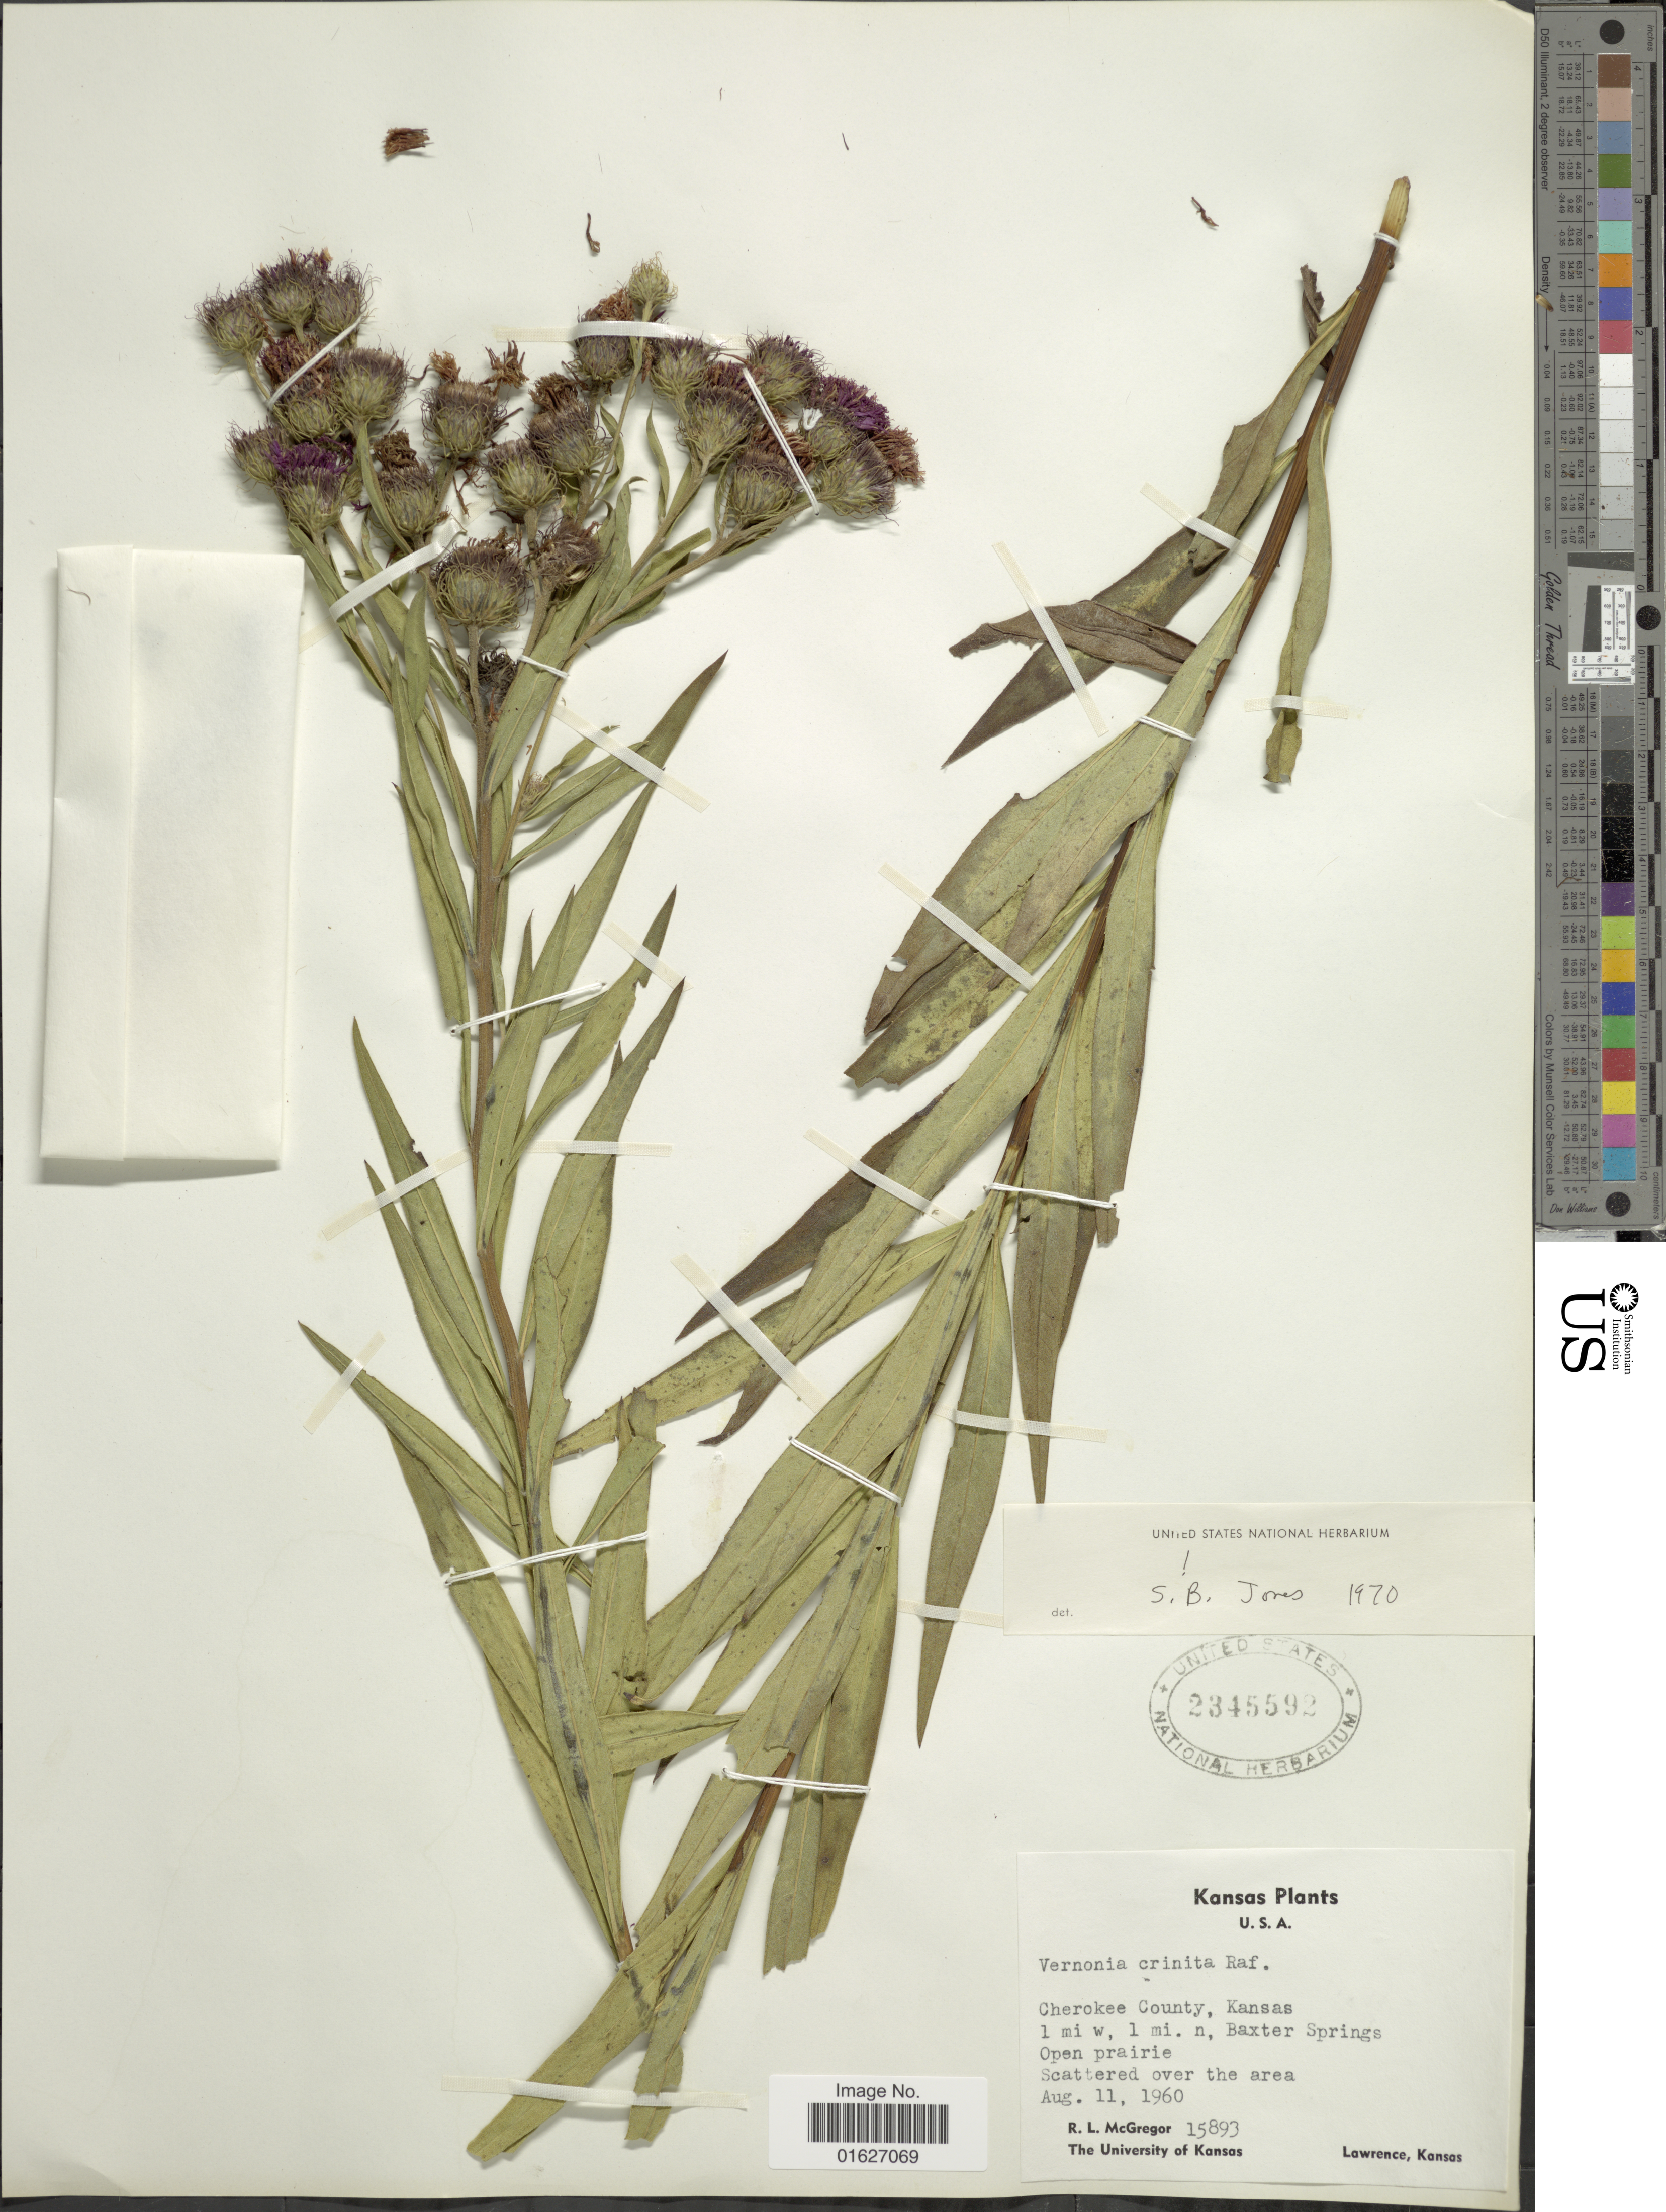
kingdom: Plantae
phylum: Tracheophyta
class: Magnoliopsida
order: Asterales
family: Asteraceae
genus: Vernonia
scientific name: Vernonia arkansana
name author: DC.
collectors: R. McGregor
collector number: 15893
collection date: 1960-08-11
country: United States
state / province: Kansas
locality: Cherokee County, 1 mi w, 1 mi. n, Baxter Springs.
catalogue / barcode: US 2345592